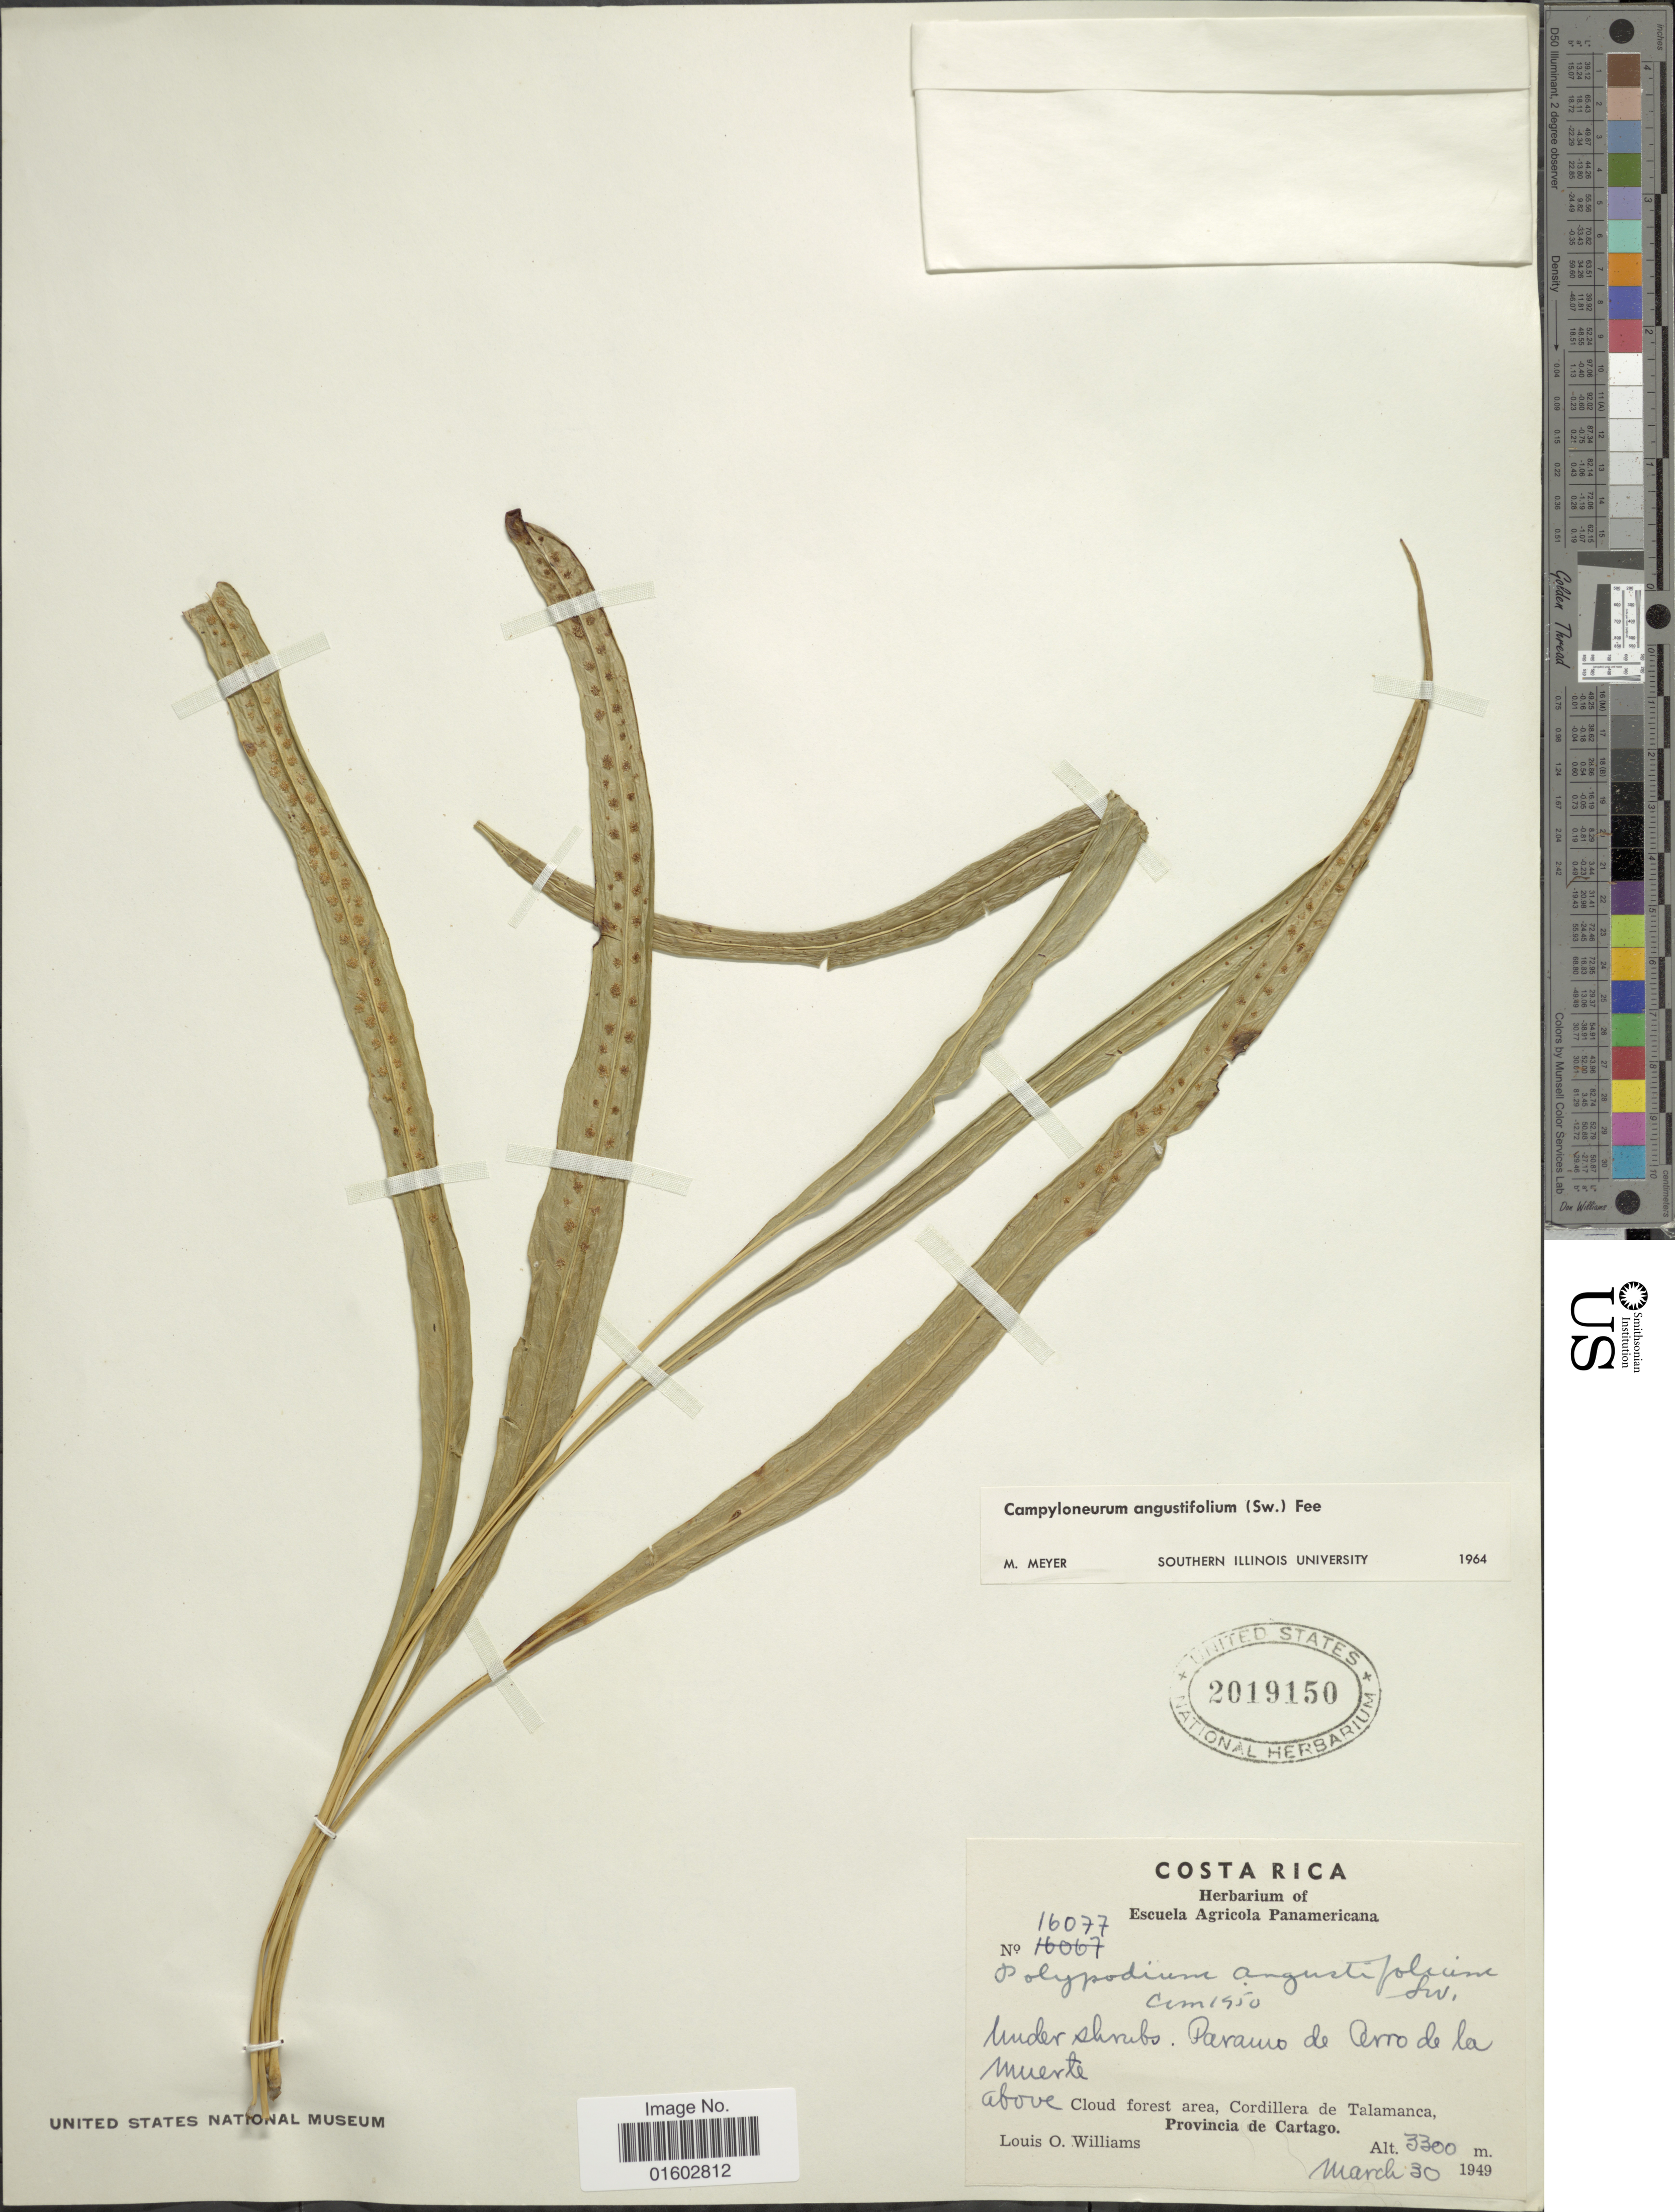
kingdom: Plantae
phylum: Tracheophyta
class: Polypodiopsida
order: Polypodiales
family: Polypodiaceae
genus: Campyloneurum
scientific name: Campyloneurum angustifolium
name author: (Sw.) Fée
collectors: L. O. Williams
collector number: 16077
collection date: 1949-03-30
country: Costa Rica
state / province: Cartago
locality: Parauro de Cerro de la muerte, above Cloud forest area, Cordillera de Talamanca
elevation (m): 3300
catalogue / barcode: US 2019150